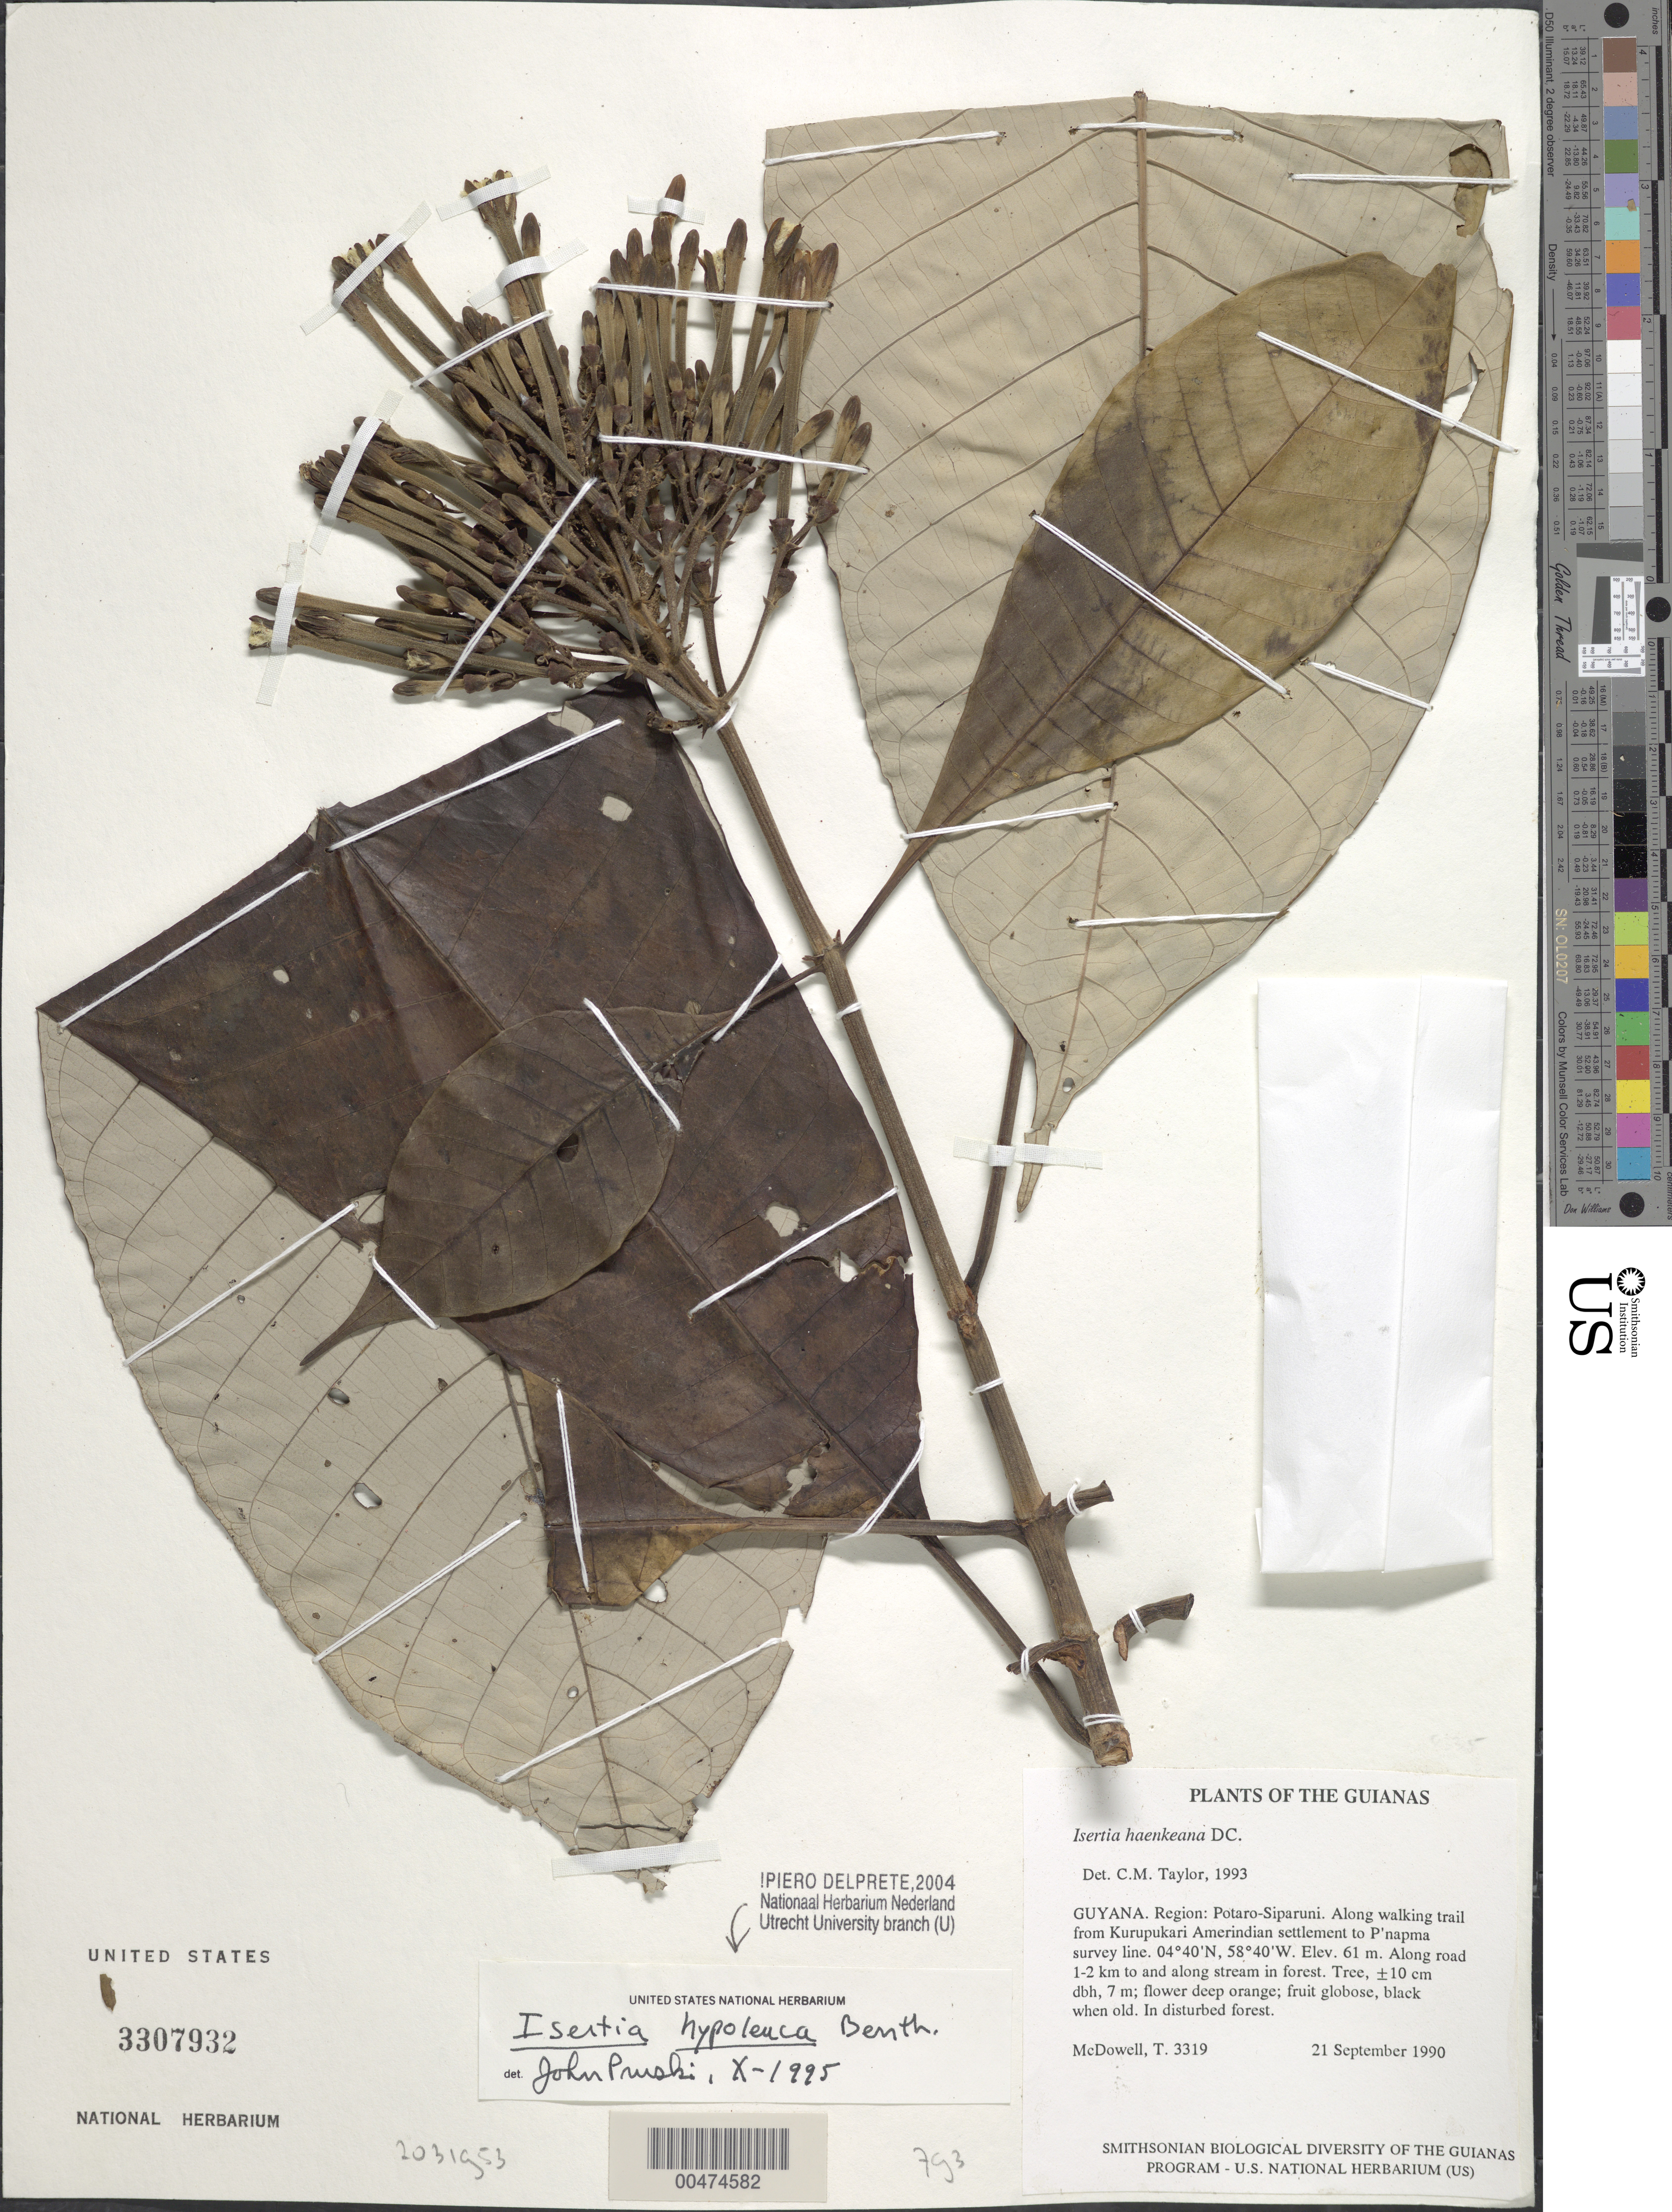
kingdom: Plantae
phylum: Tracheophyta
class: Magnoliopsida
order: Gentianales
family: Rubiaceae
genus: Isertia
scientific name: Isertia hypoleuca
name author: Benth.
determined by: Pruski, J. F.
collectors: T. McDowell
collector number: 3319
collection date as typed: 21 September 1990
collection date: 1990-09-21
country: Guyana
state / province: Potaro-Siparuni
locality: Trail from Kurupukari Amerindian settlement to Paranapanema survey line, 1-2 km from road. Iwokrama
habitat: Along road and stream in forest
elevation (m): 60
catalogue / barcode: US 3307932